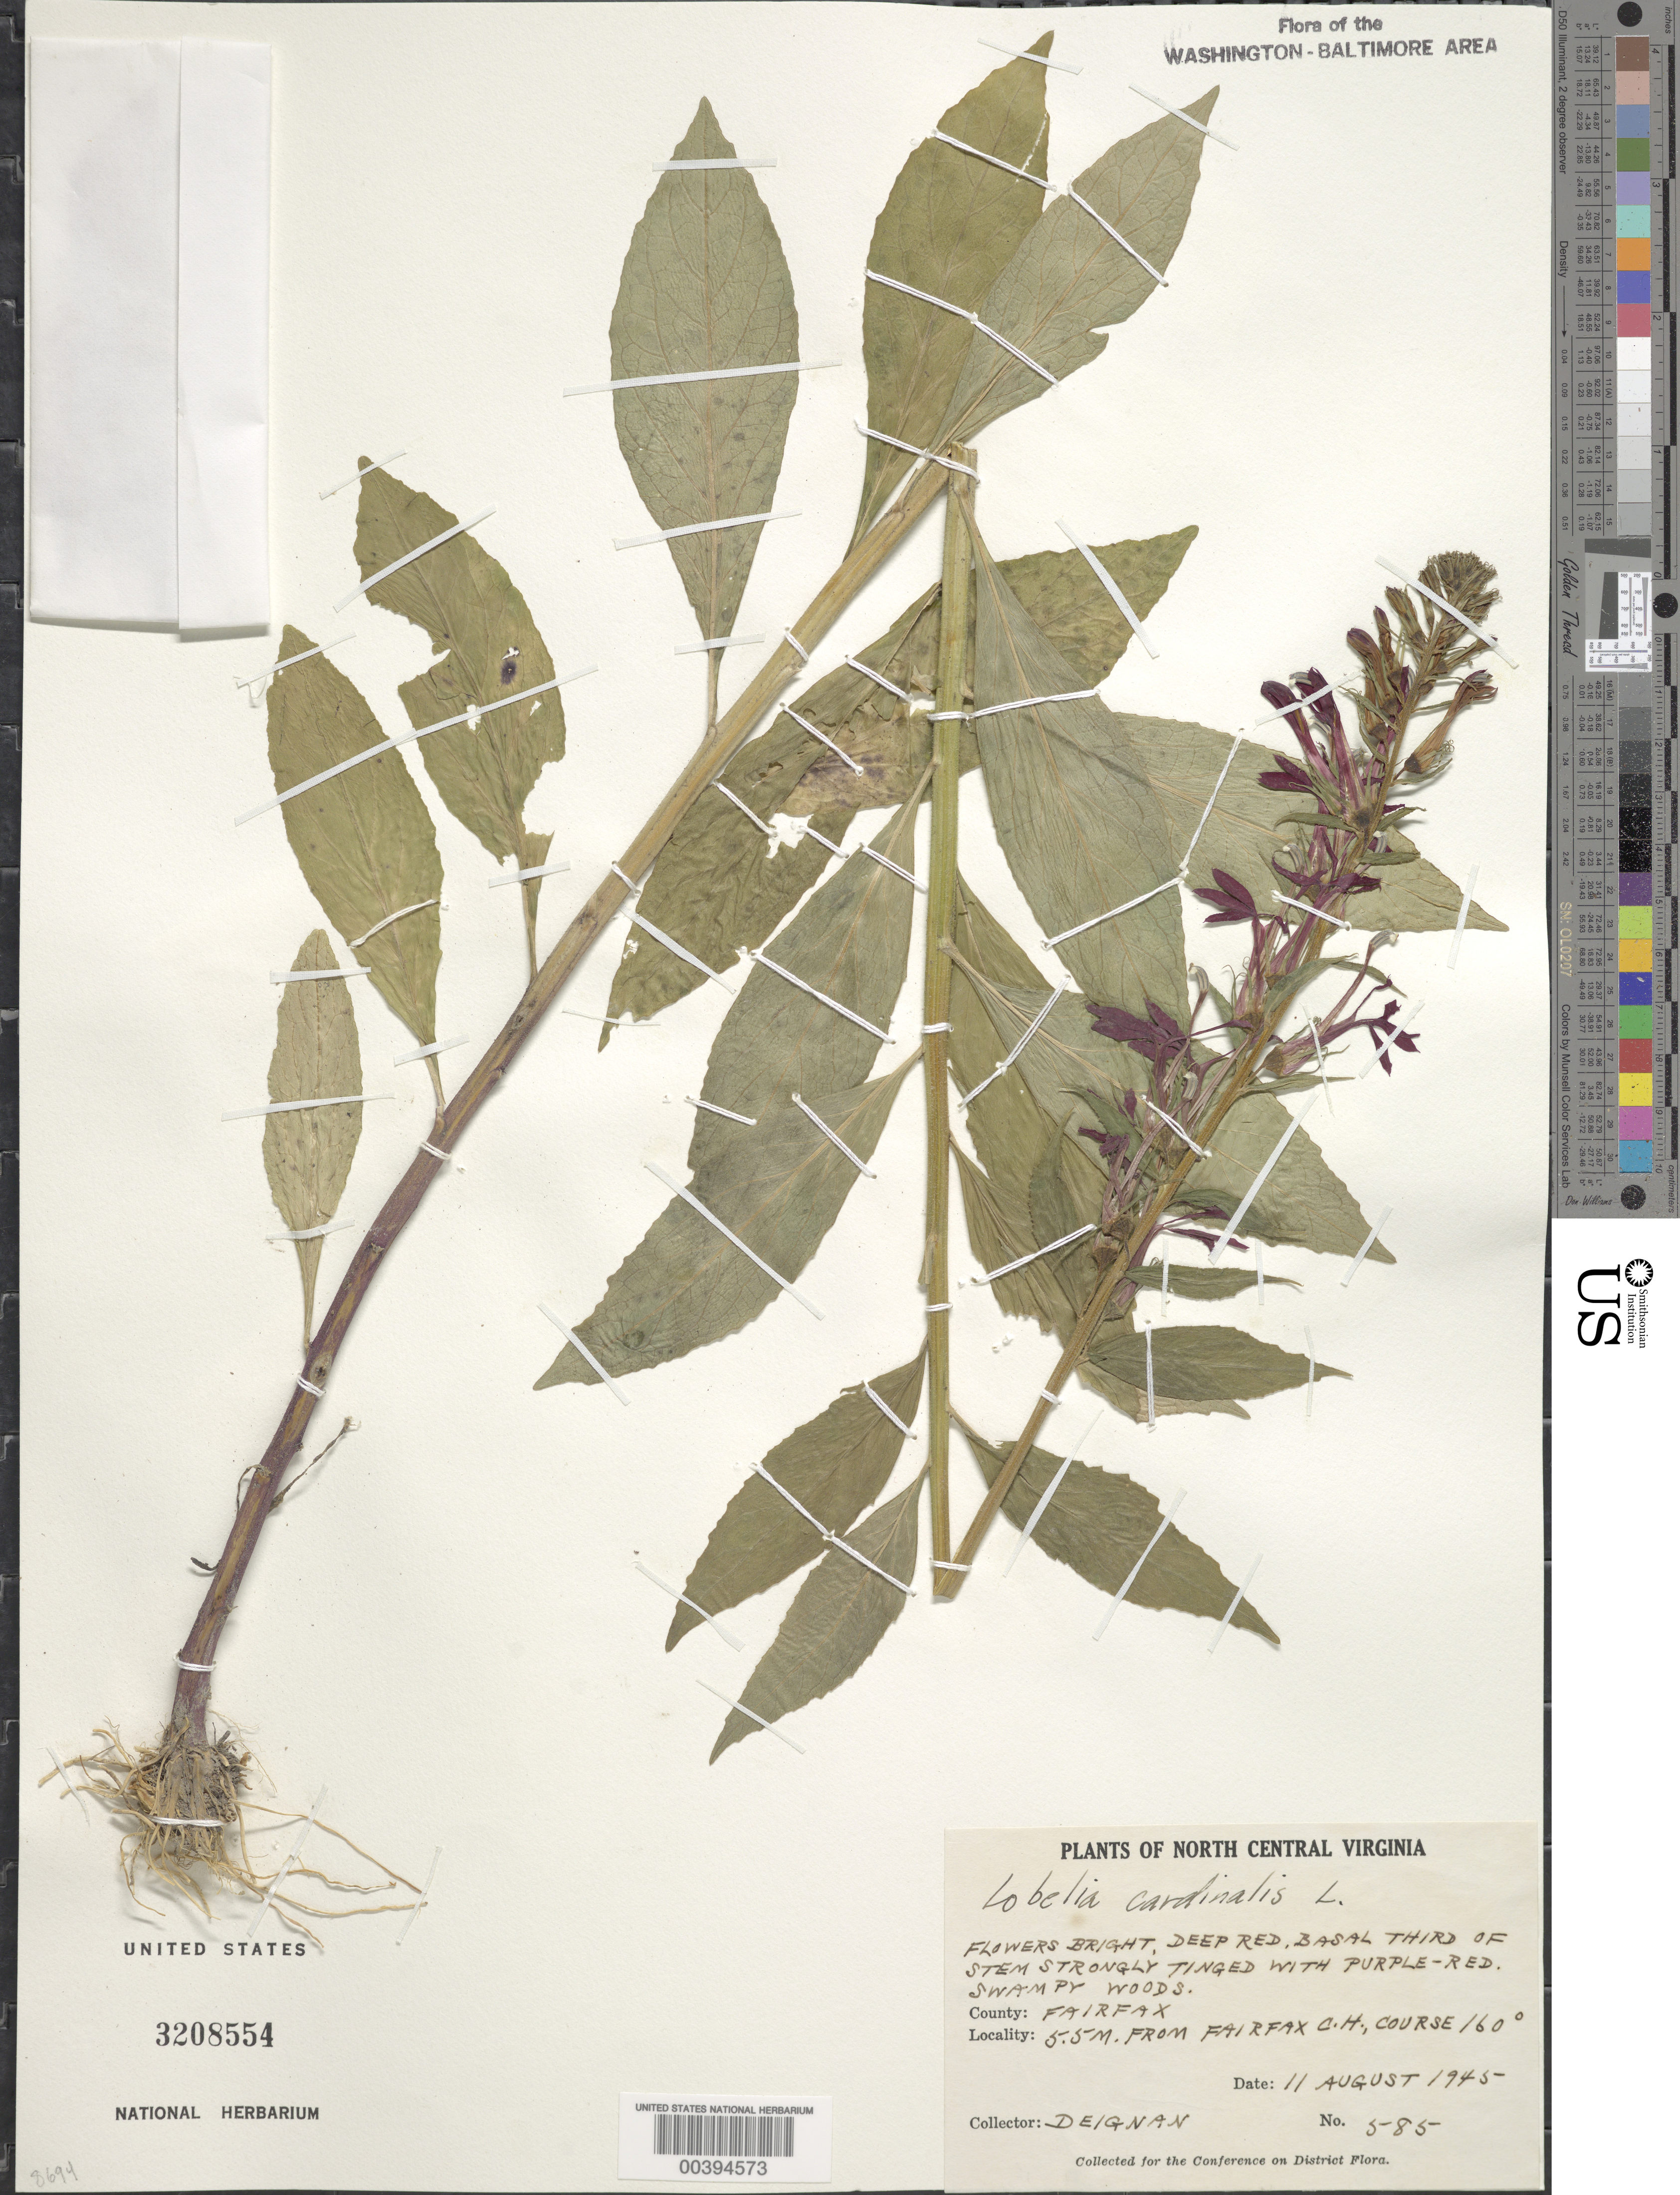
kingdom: Plantae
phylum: Tracheophyta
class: Magnoliopsida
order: Asterales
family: Campanulaceae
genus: Lobelia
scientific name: Lobelia cardinalis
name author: L.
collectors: H. Deignan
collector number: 585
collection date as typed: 11 Aug 1945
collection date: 1945-08-11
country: United States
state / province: Virginia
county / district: Fairfax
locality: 5.5 M from Fairfax Court House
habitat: Swmpy woods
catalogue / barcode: US 3208554